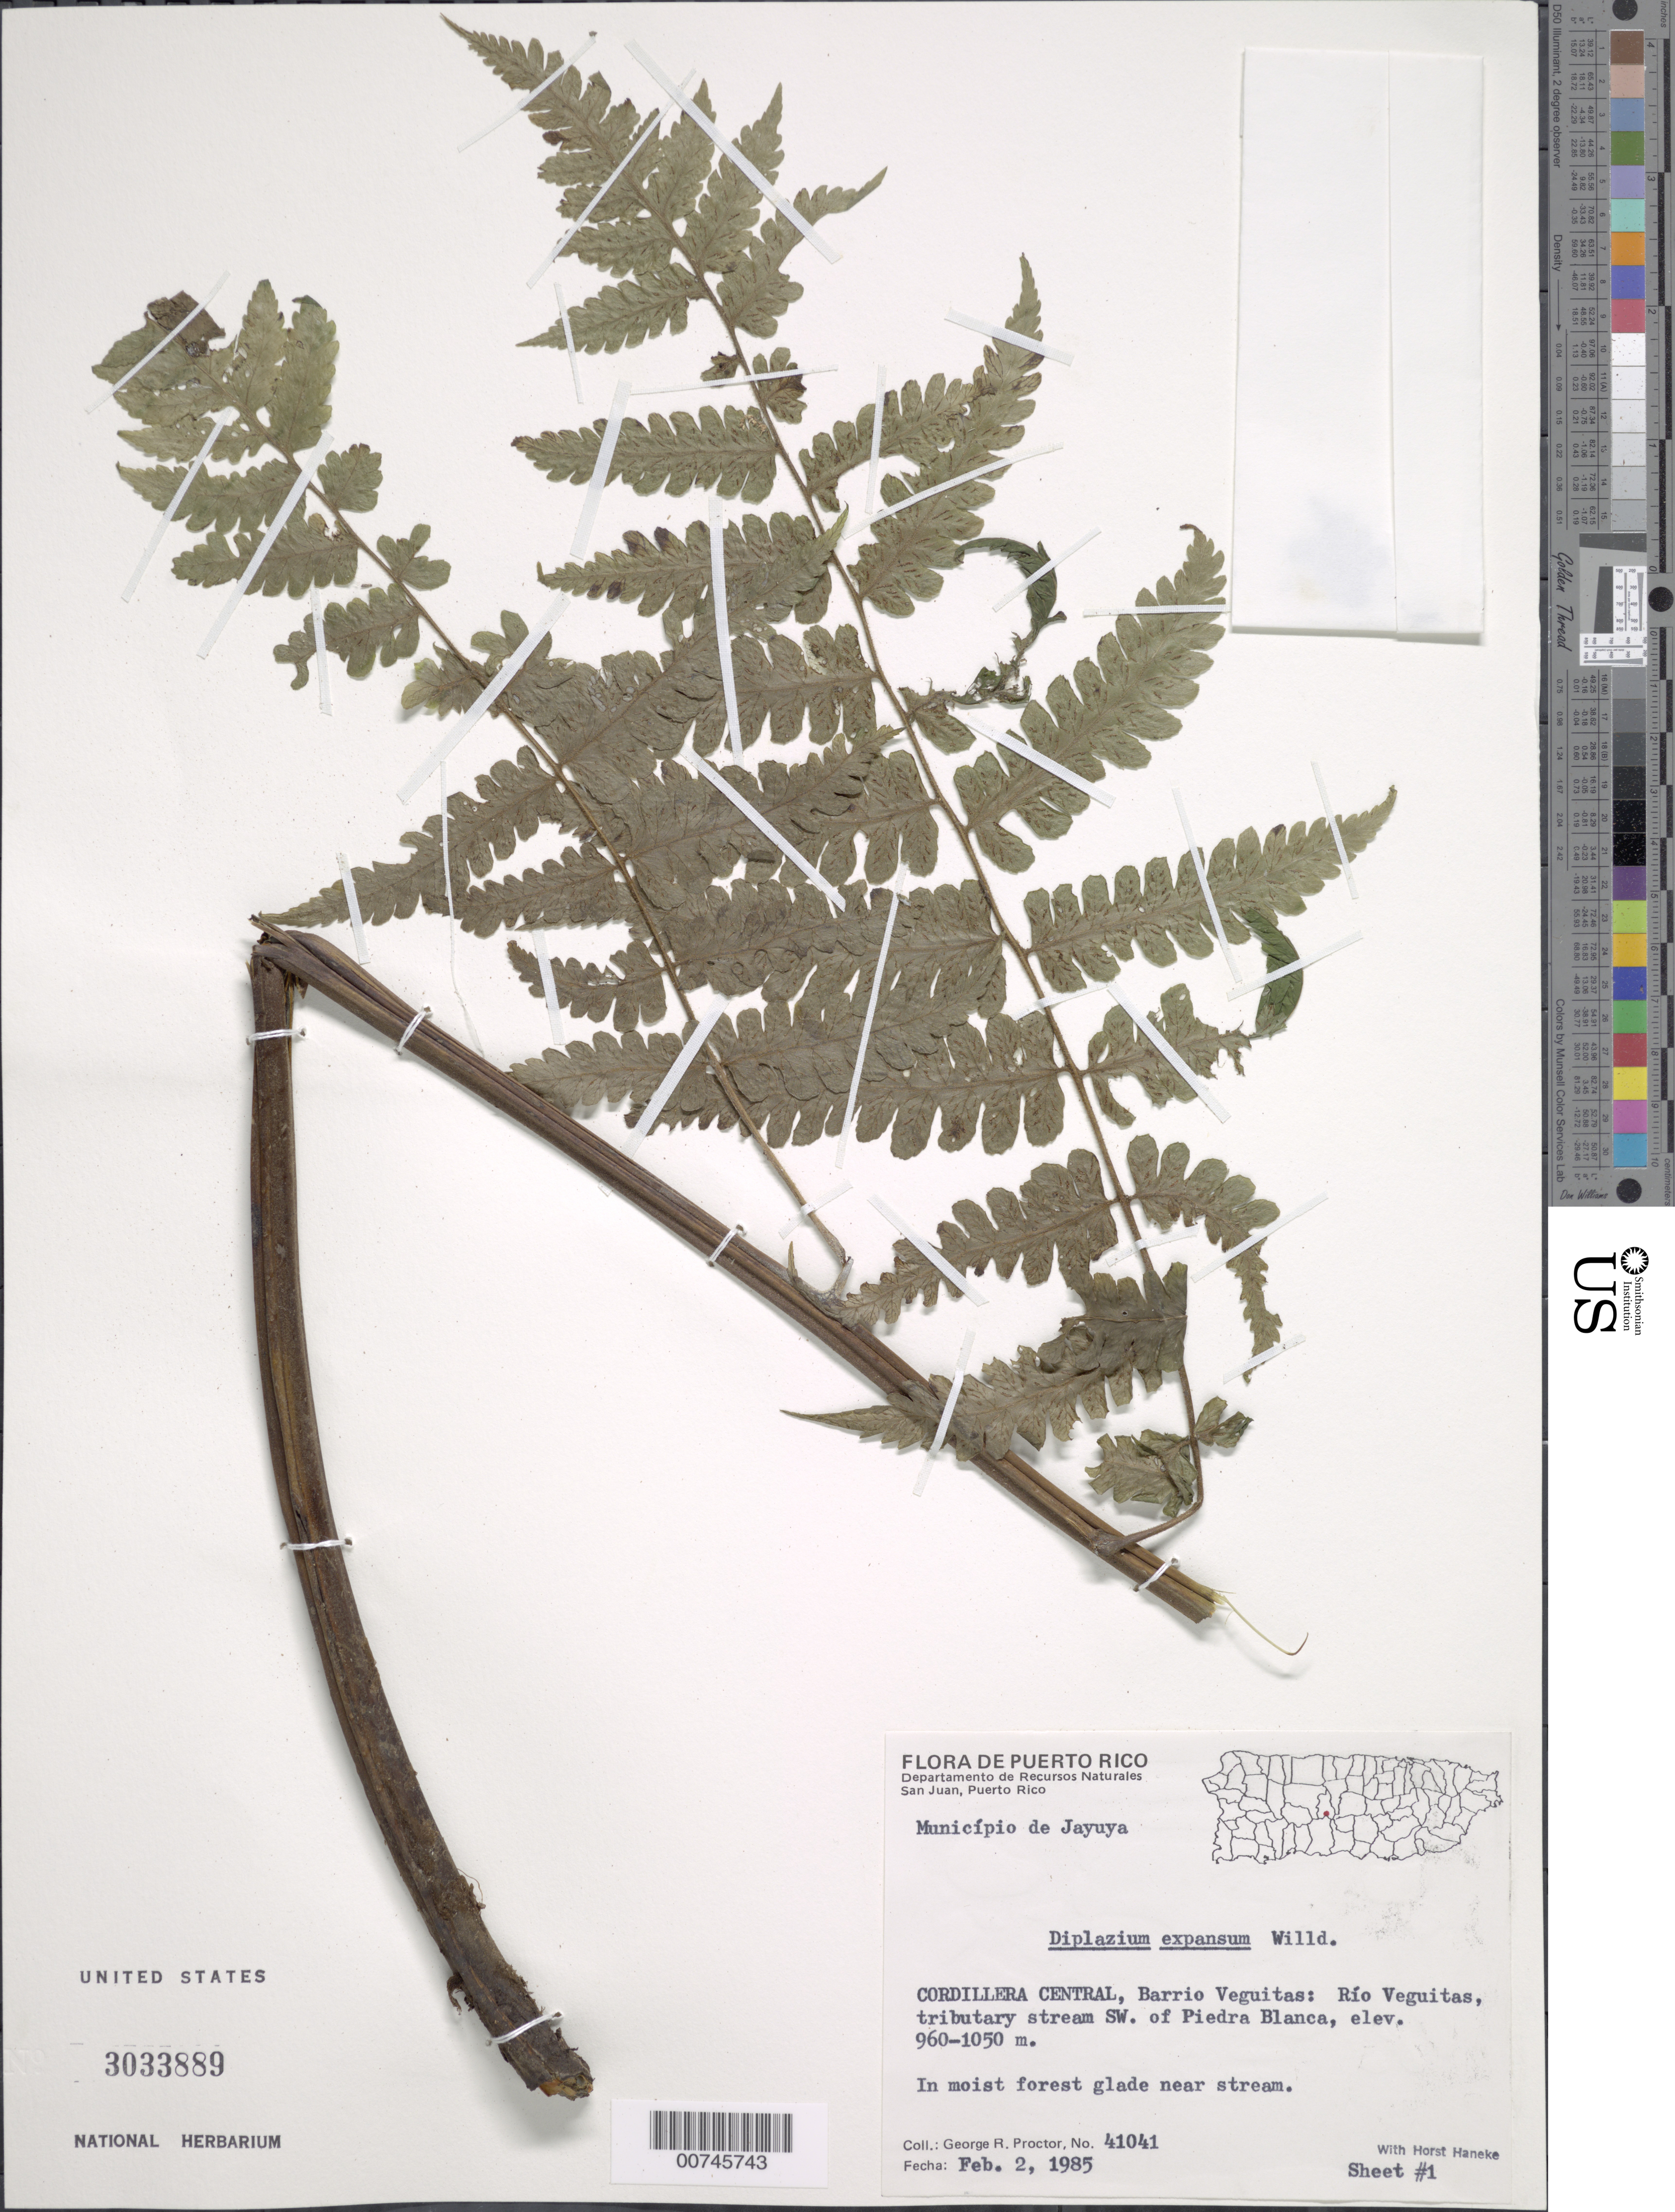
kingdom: Plantae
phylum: Tracheophyta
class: Polypodiopsida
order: Polypodiales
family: Athyriaceae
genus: Diplazium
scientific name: Diplazium fuertesii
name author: Brause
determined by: Sánchez, C.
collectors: G. R. Proctor & H. Haneke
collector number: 41041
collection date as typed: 02 Feb 1985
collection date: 1985-02-02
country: Puerto Rico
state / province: Jayuya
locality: Cordillera Central: Barrio Veguitas: Río Veguitas, tributary stream SW of Piedra Blanca, Municipio de Jayuya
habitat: In moist forest glade near stream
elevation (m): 960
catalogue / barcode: US 3033889